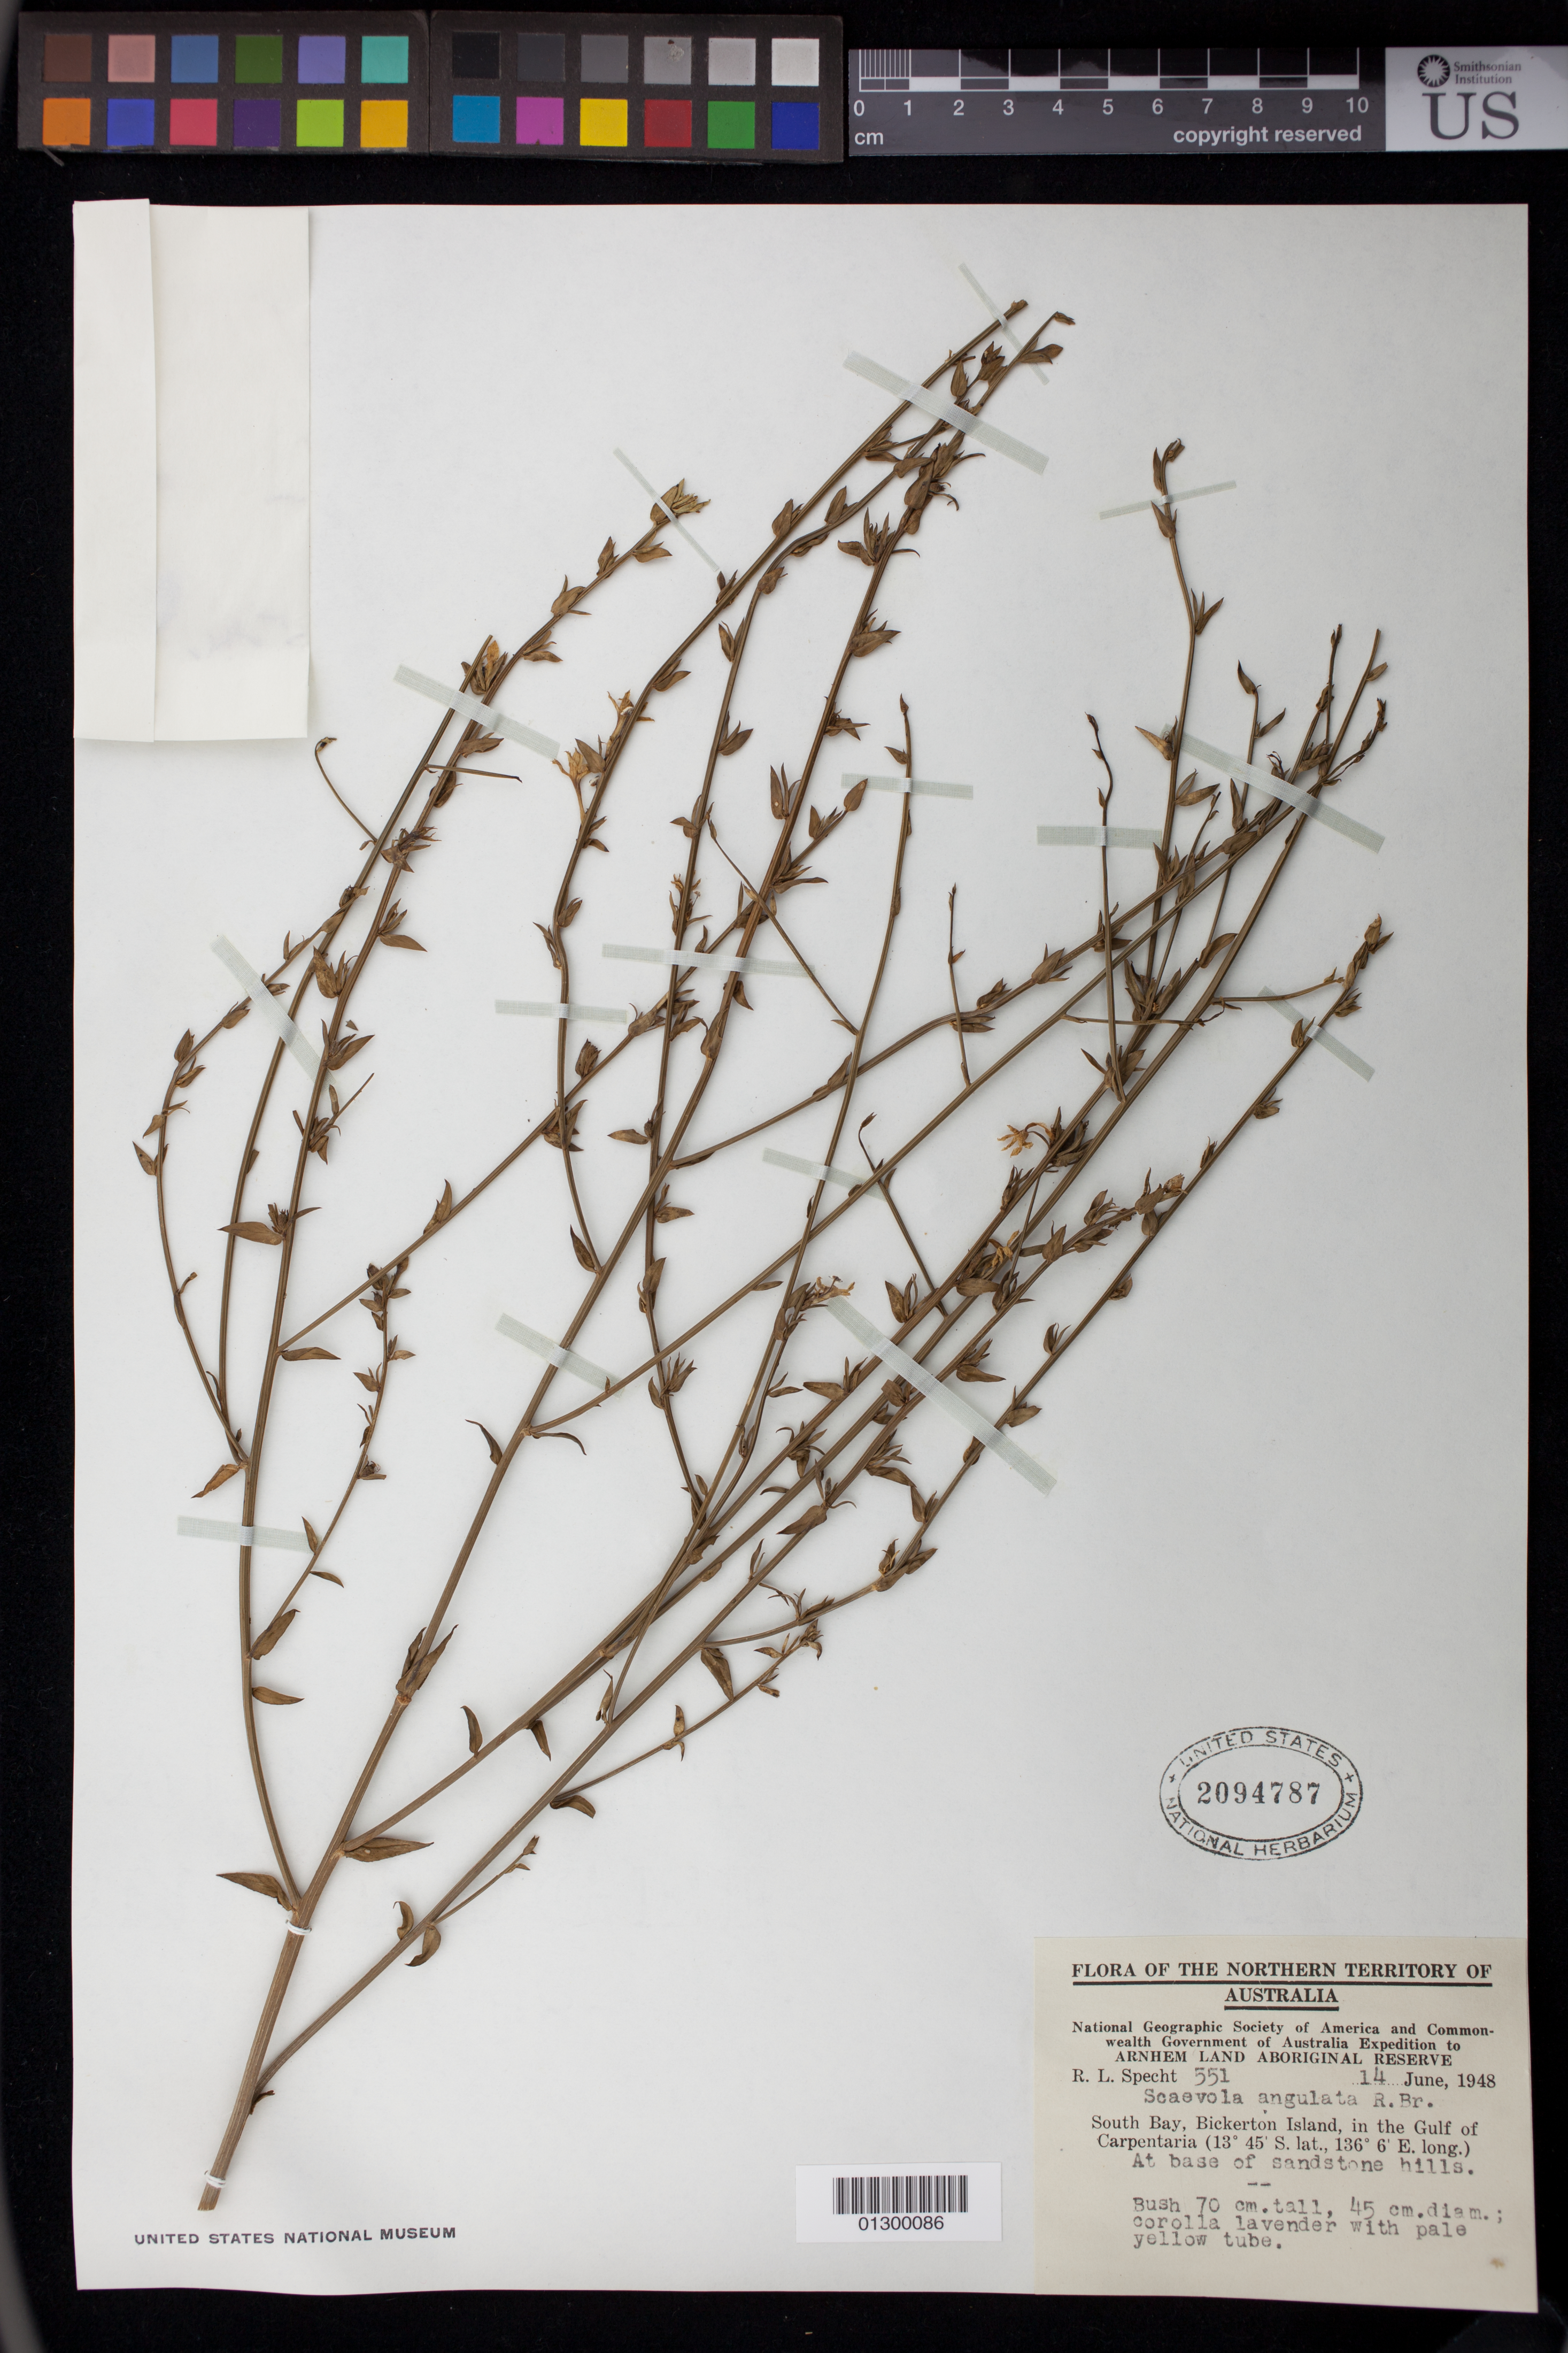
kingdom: Plantae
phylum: Tracheophyta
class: Magnoliopsida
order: Asterales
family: Goodeniaceae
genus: Scaevola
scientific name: Scaevola angulata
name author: R. Br.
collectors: R. L. Specht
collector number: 551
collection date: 1948-06-14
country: Australia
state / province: Northern Territory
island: Bickerton Island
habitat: At base of sandstone hills.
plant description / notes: Bush 70 cm. tall, 45 cm. diam.; corolla lavender with pale yellow tube.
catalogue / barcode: US 2094787